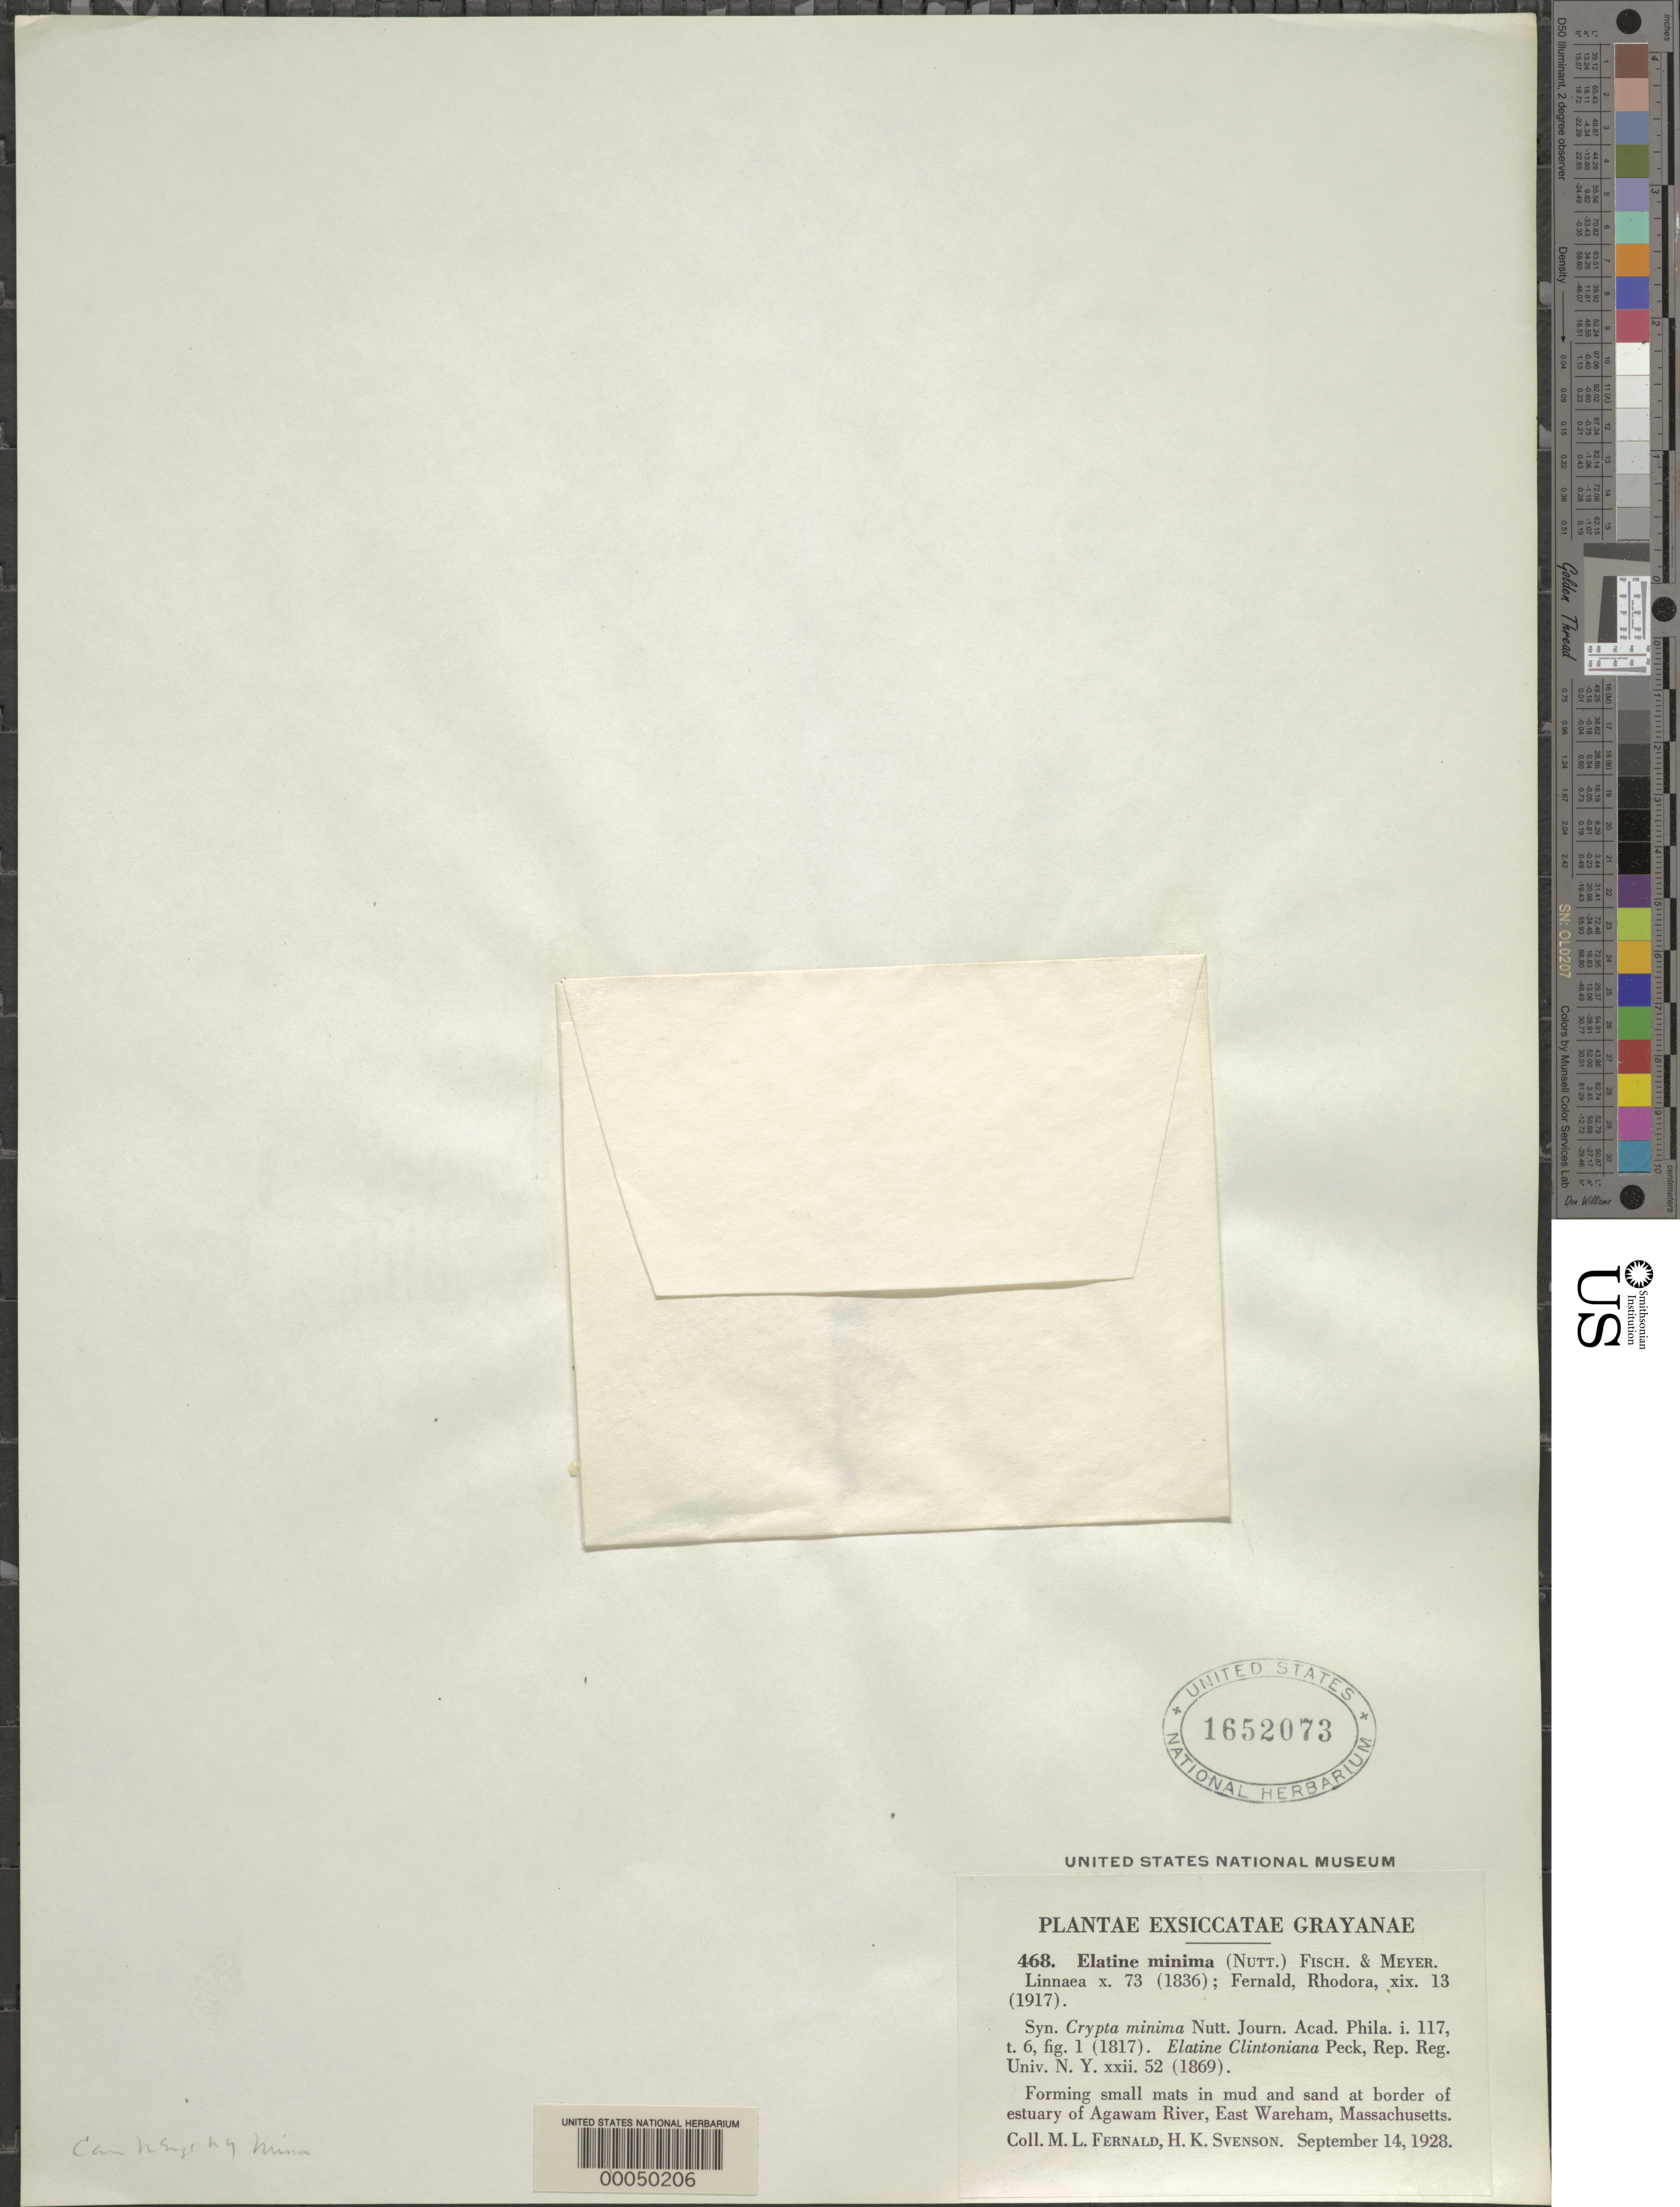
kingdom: Plantae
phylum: Tracheophyta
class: Magnoliopsida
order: Malpighiales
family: Elatinaceae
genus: Elatine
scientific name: Elatine minima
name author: (Nutt.) Fisch. & C.A. Mey.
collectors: M. L. Fernald & H. Svenson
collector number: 468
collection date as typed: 14 Sep 1928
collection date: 1928-09-14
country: United States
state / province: Massachusetts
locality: Border of Agawam River, E Wareham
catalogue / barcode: US 1652073